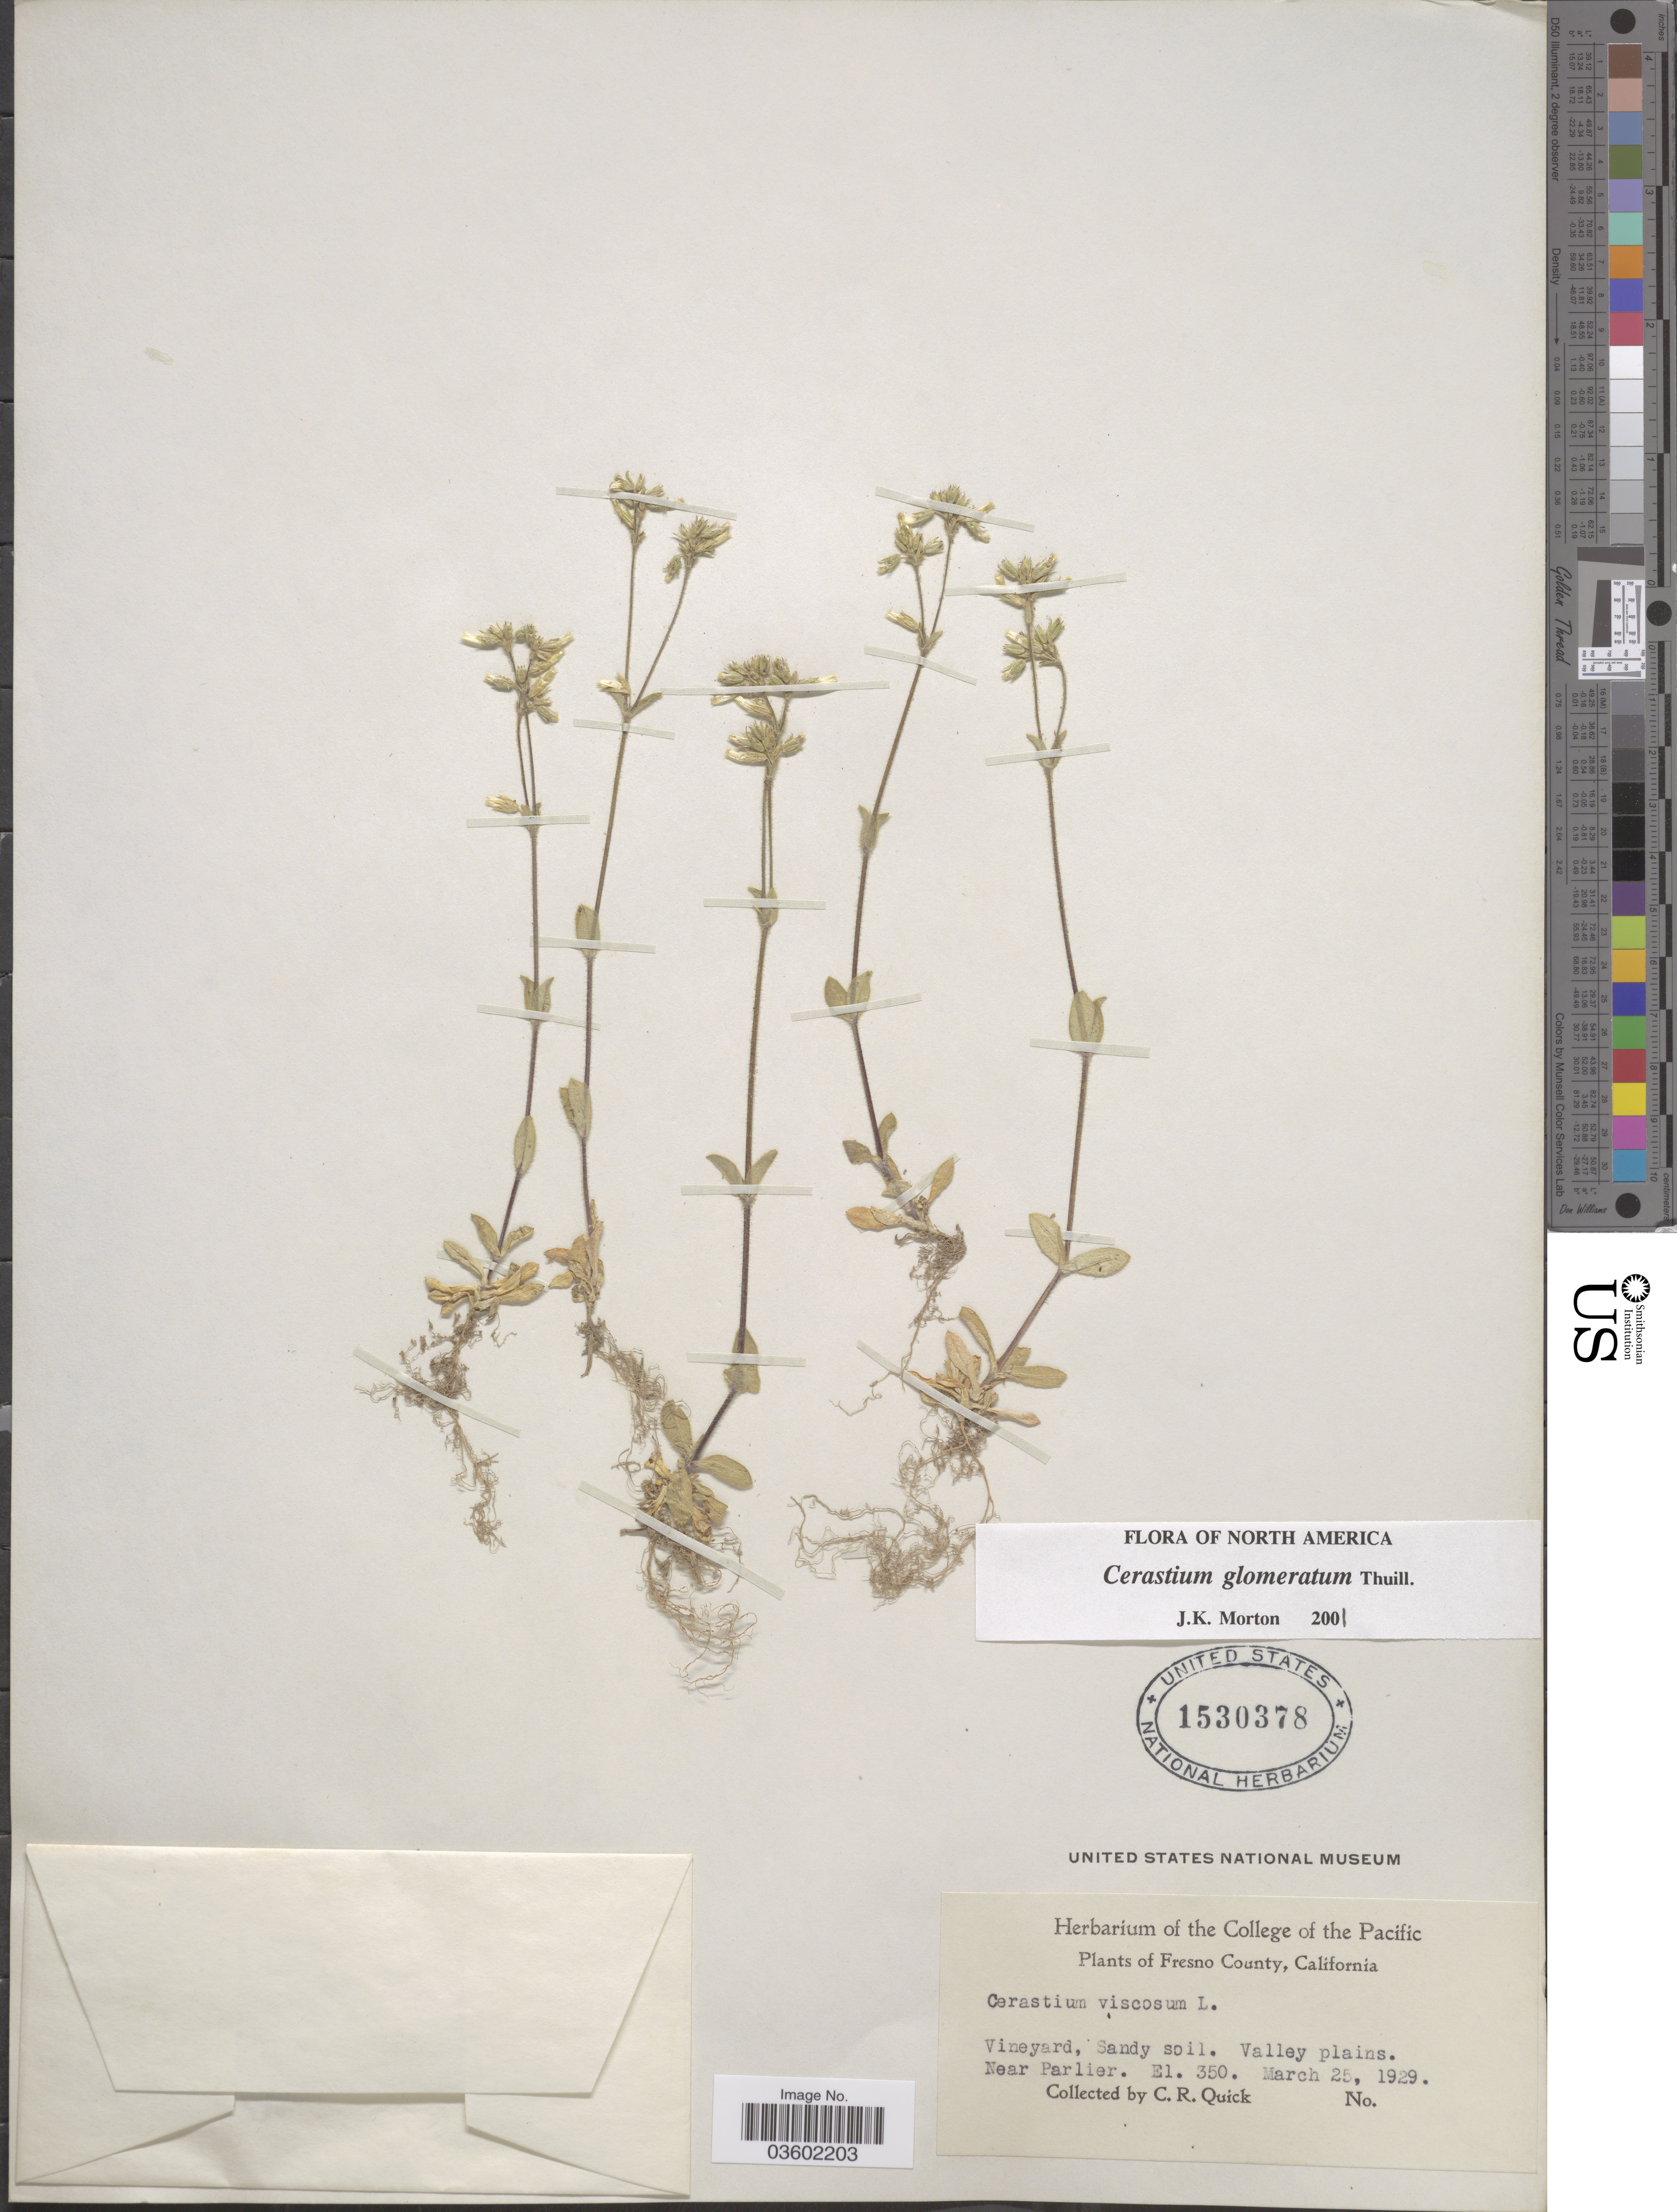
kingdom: Plantae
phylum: Tracheophyta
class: Magnoliopsida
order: Caryophyllales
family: Caryophyllaceae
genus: Cerastium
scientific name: Cerastium viscosum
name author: L.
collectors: C. Quick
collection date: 1929-03-25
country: United States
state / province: California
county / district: Fresno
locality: Fresno County. Valley plains, Near Parlier.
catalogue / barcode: US 1530378